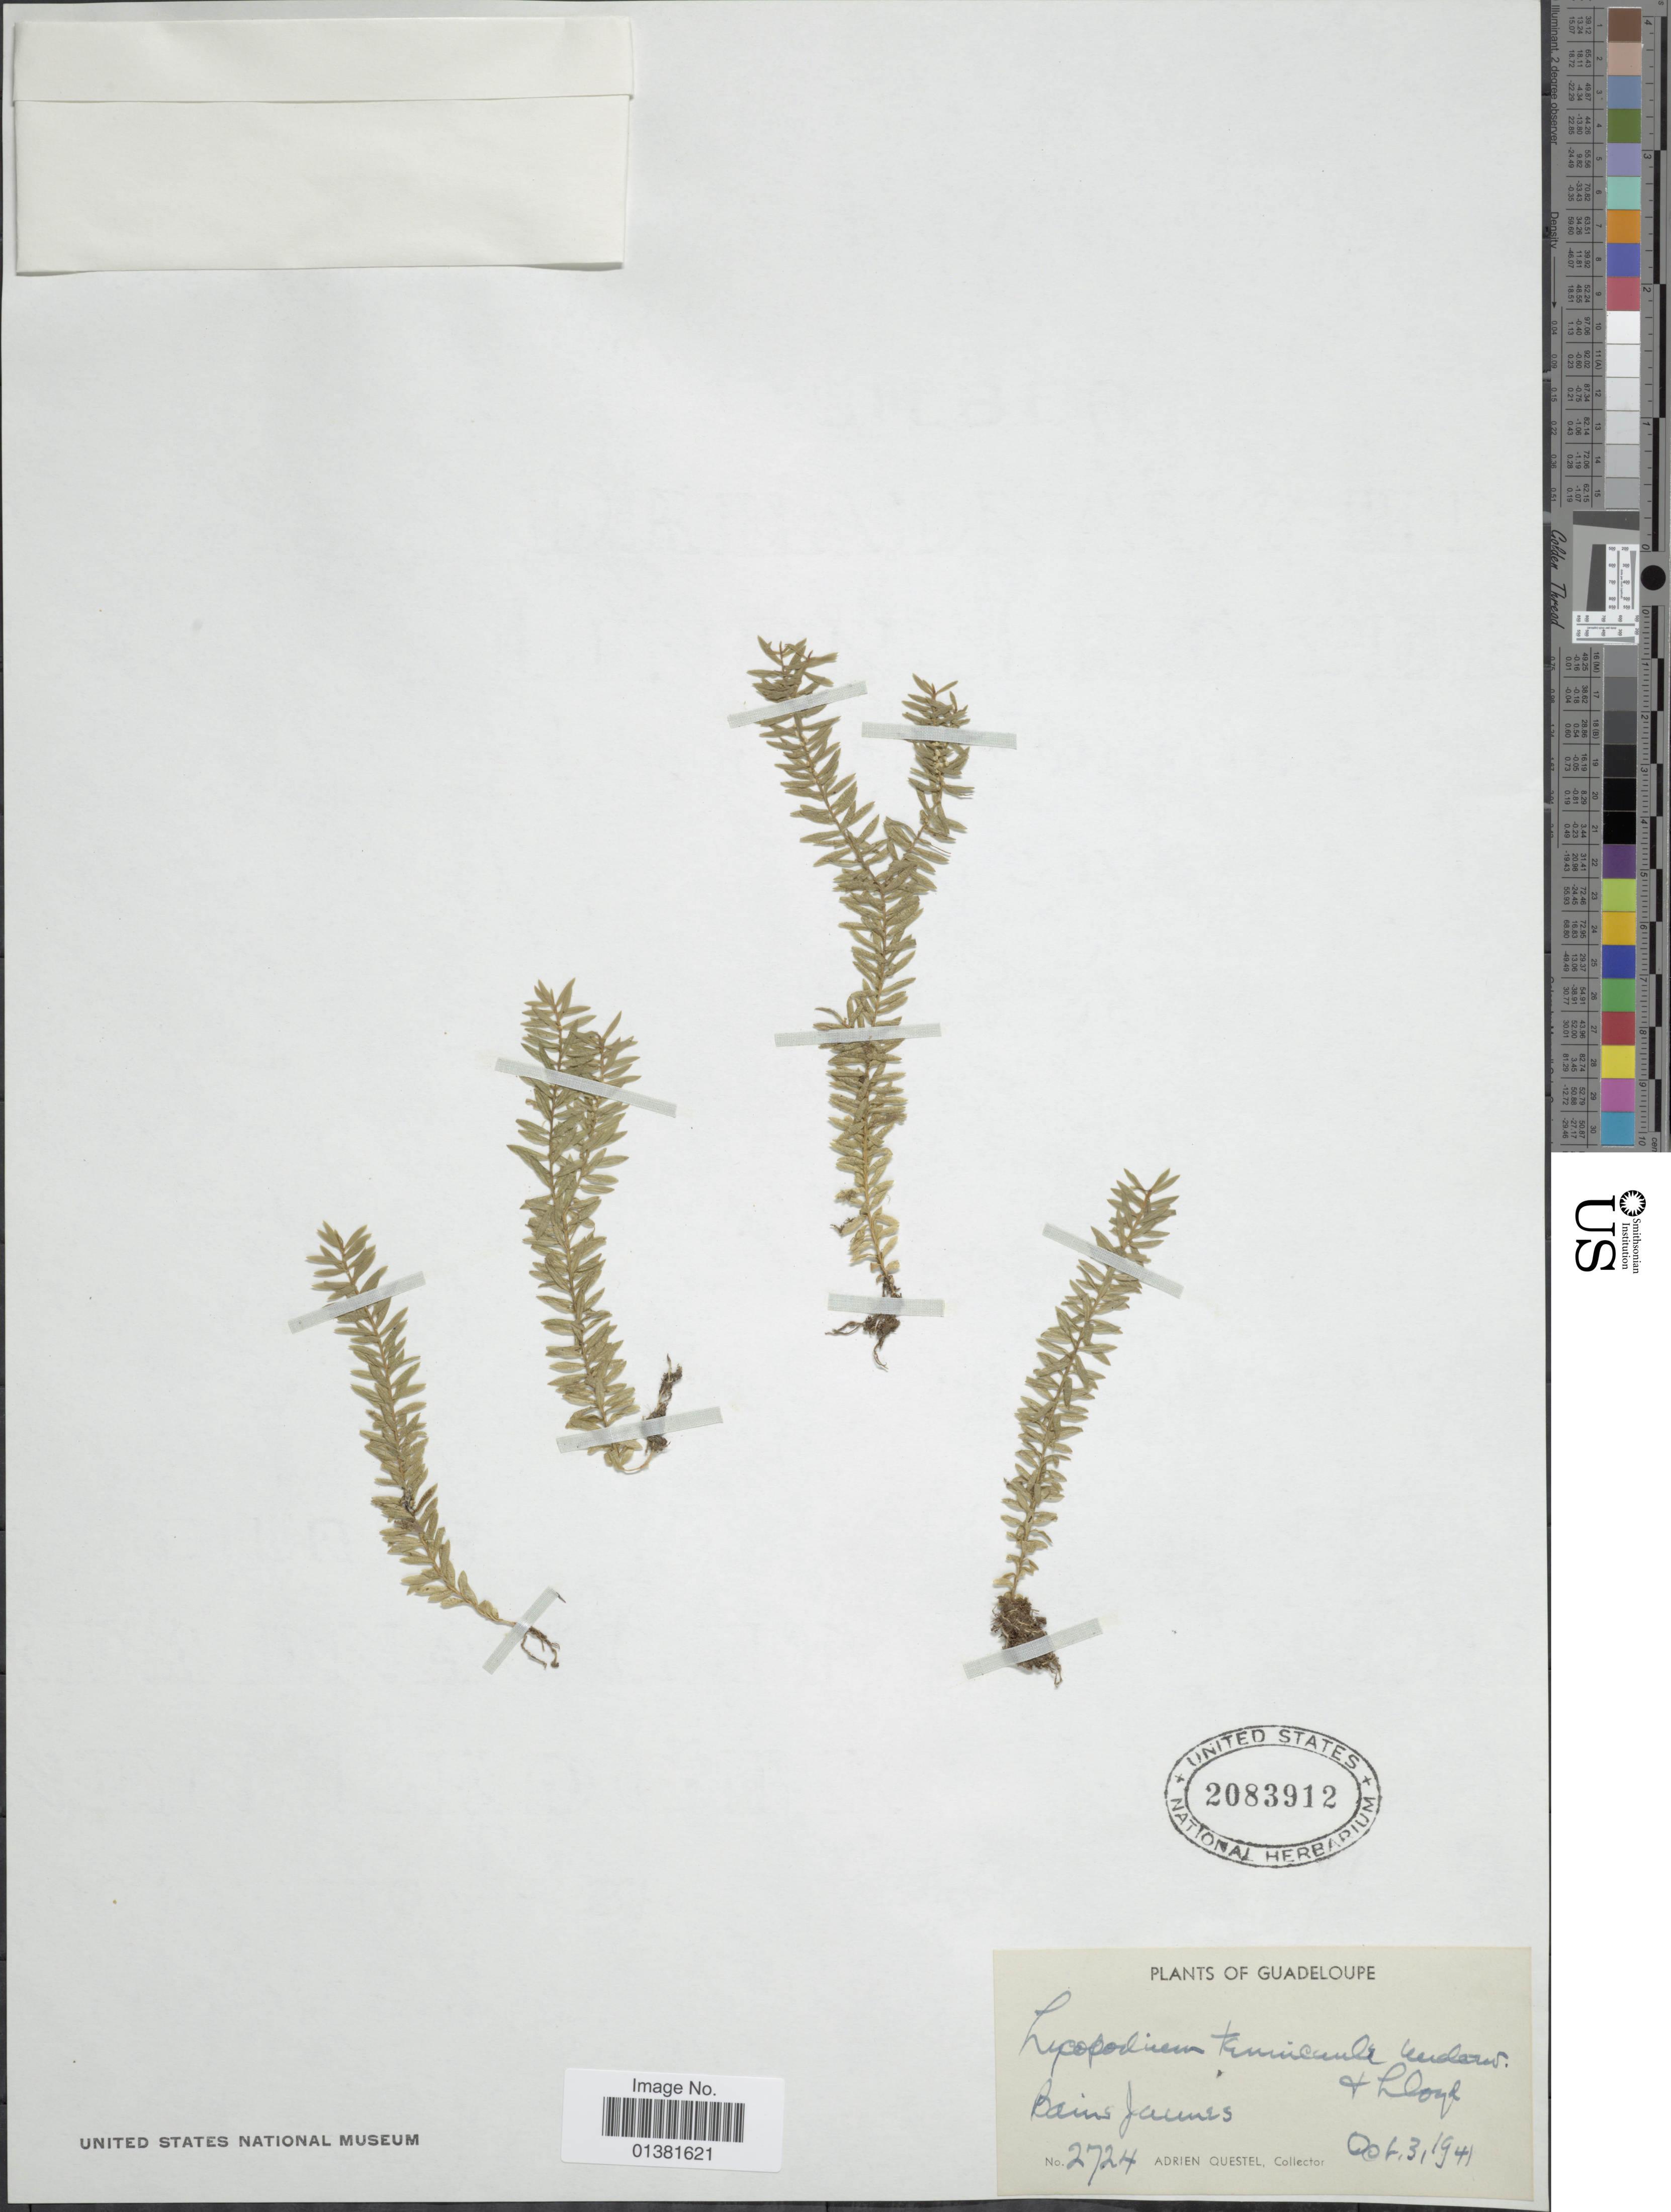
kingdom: Plantae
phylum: Tracheophyta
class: Lycopodiopsida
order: Lycopodiales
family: Lycopodiaceae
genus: Phlegmariurus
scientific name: Phlegmariurus tenuicaulis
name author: (Underw. & F.E. Lloyd) B. Øllg.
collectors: A. Questel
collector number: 2724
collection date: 1941-10-03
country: Guadeloupe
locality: Bains James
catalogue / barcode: US 2083912